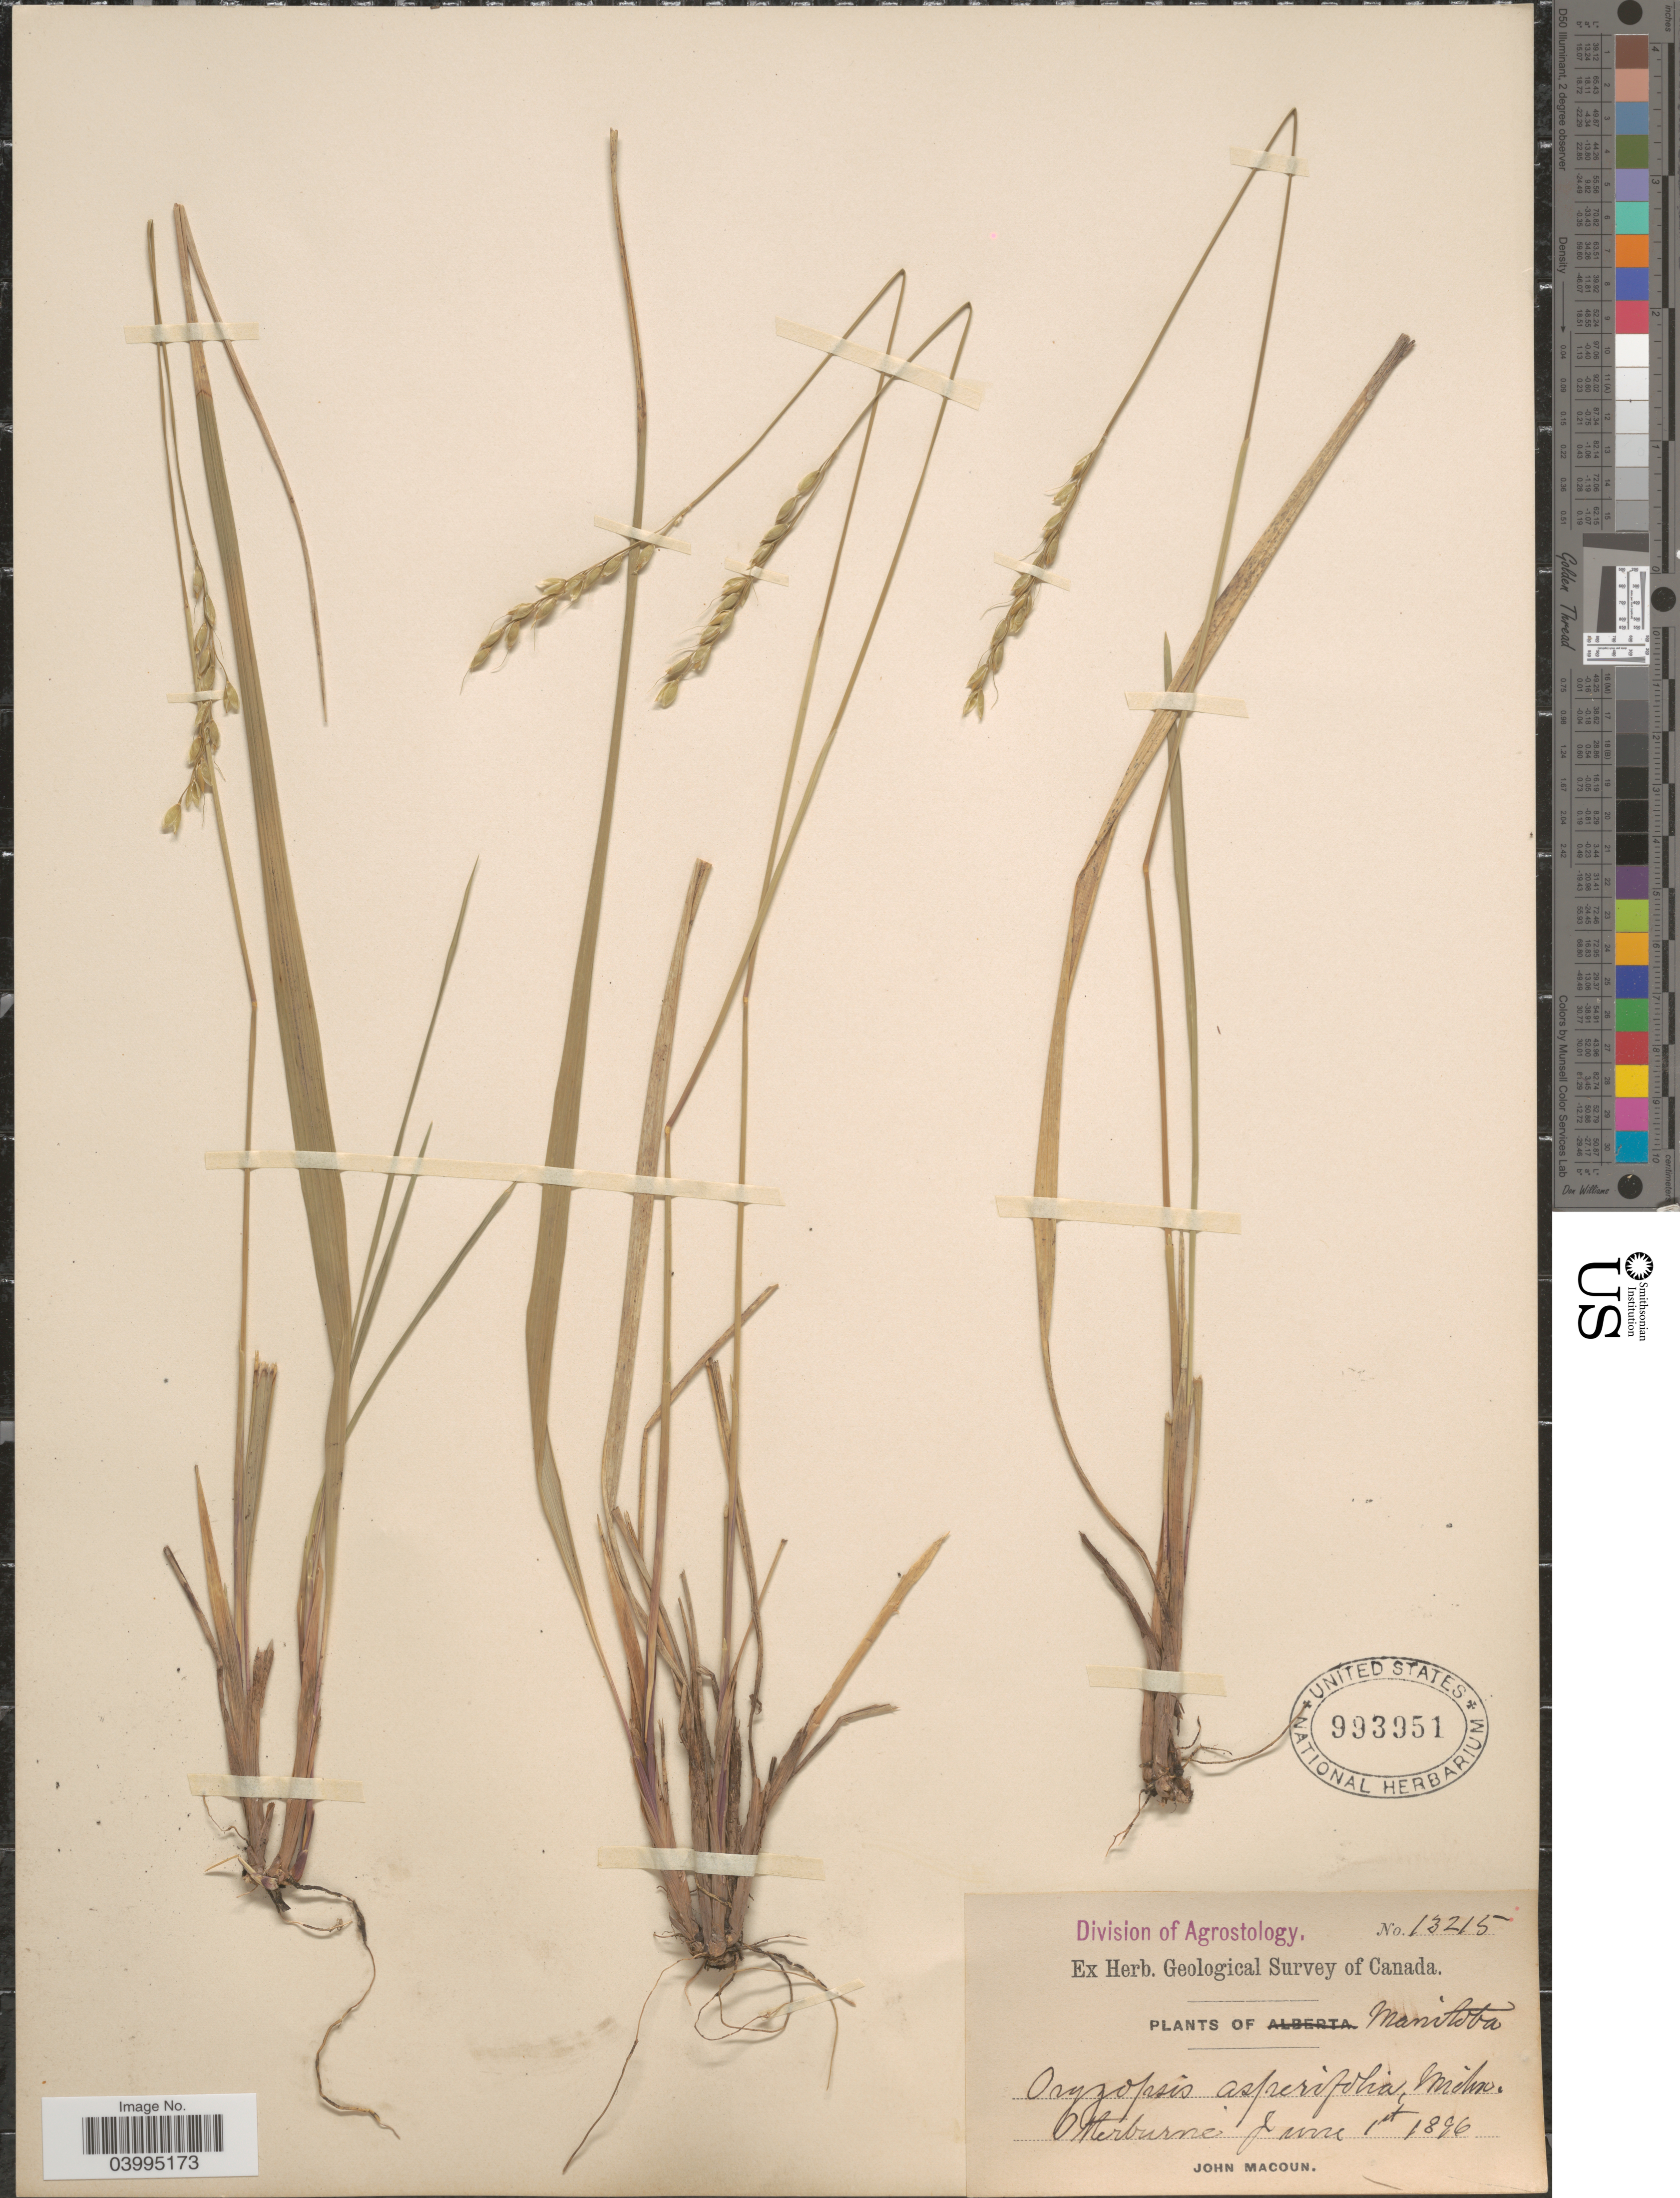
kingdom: Plantae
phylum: Tracheophyta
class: Liliopsida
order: Poales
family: Poaceae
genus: Oryzopsis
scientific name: Oryzopsis asperifolia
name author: Michx.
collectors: J. Macoun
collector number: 13215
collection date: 1896-06-01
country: Canada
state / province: Manitoba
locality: Otterburne.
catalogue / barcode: US 993951